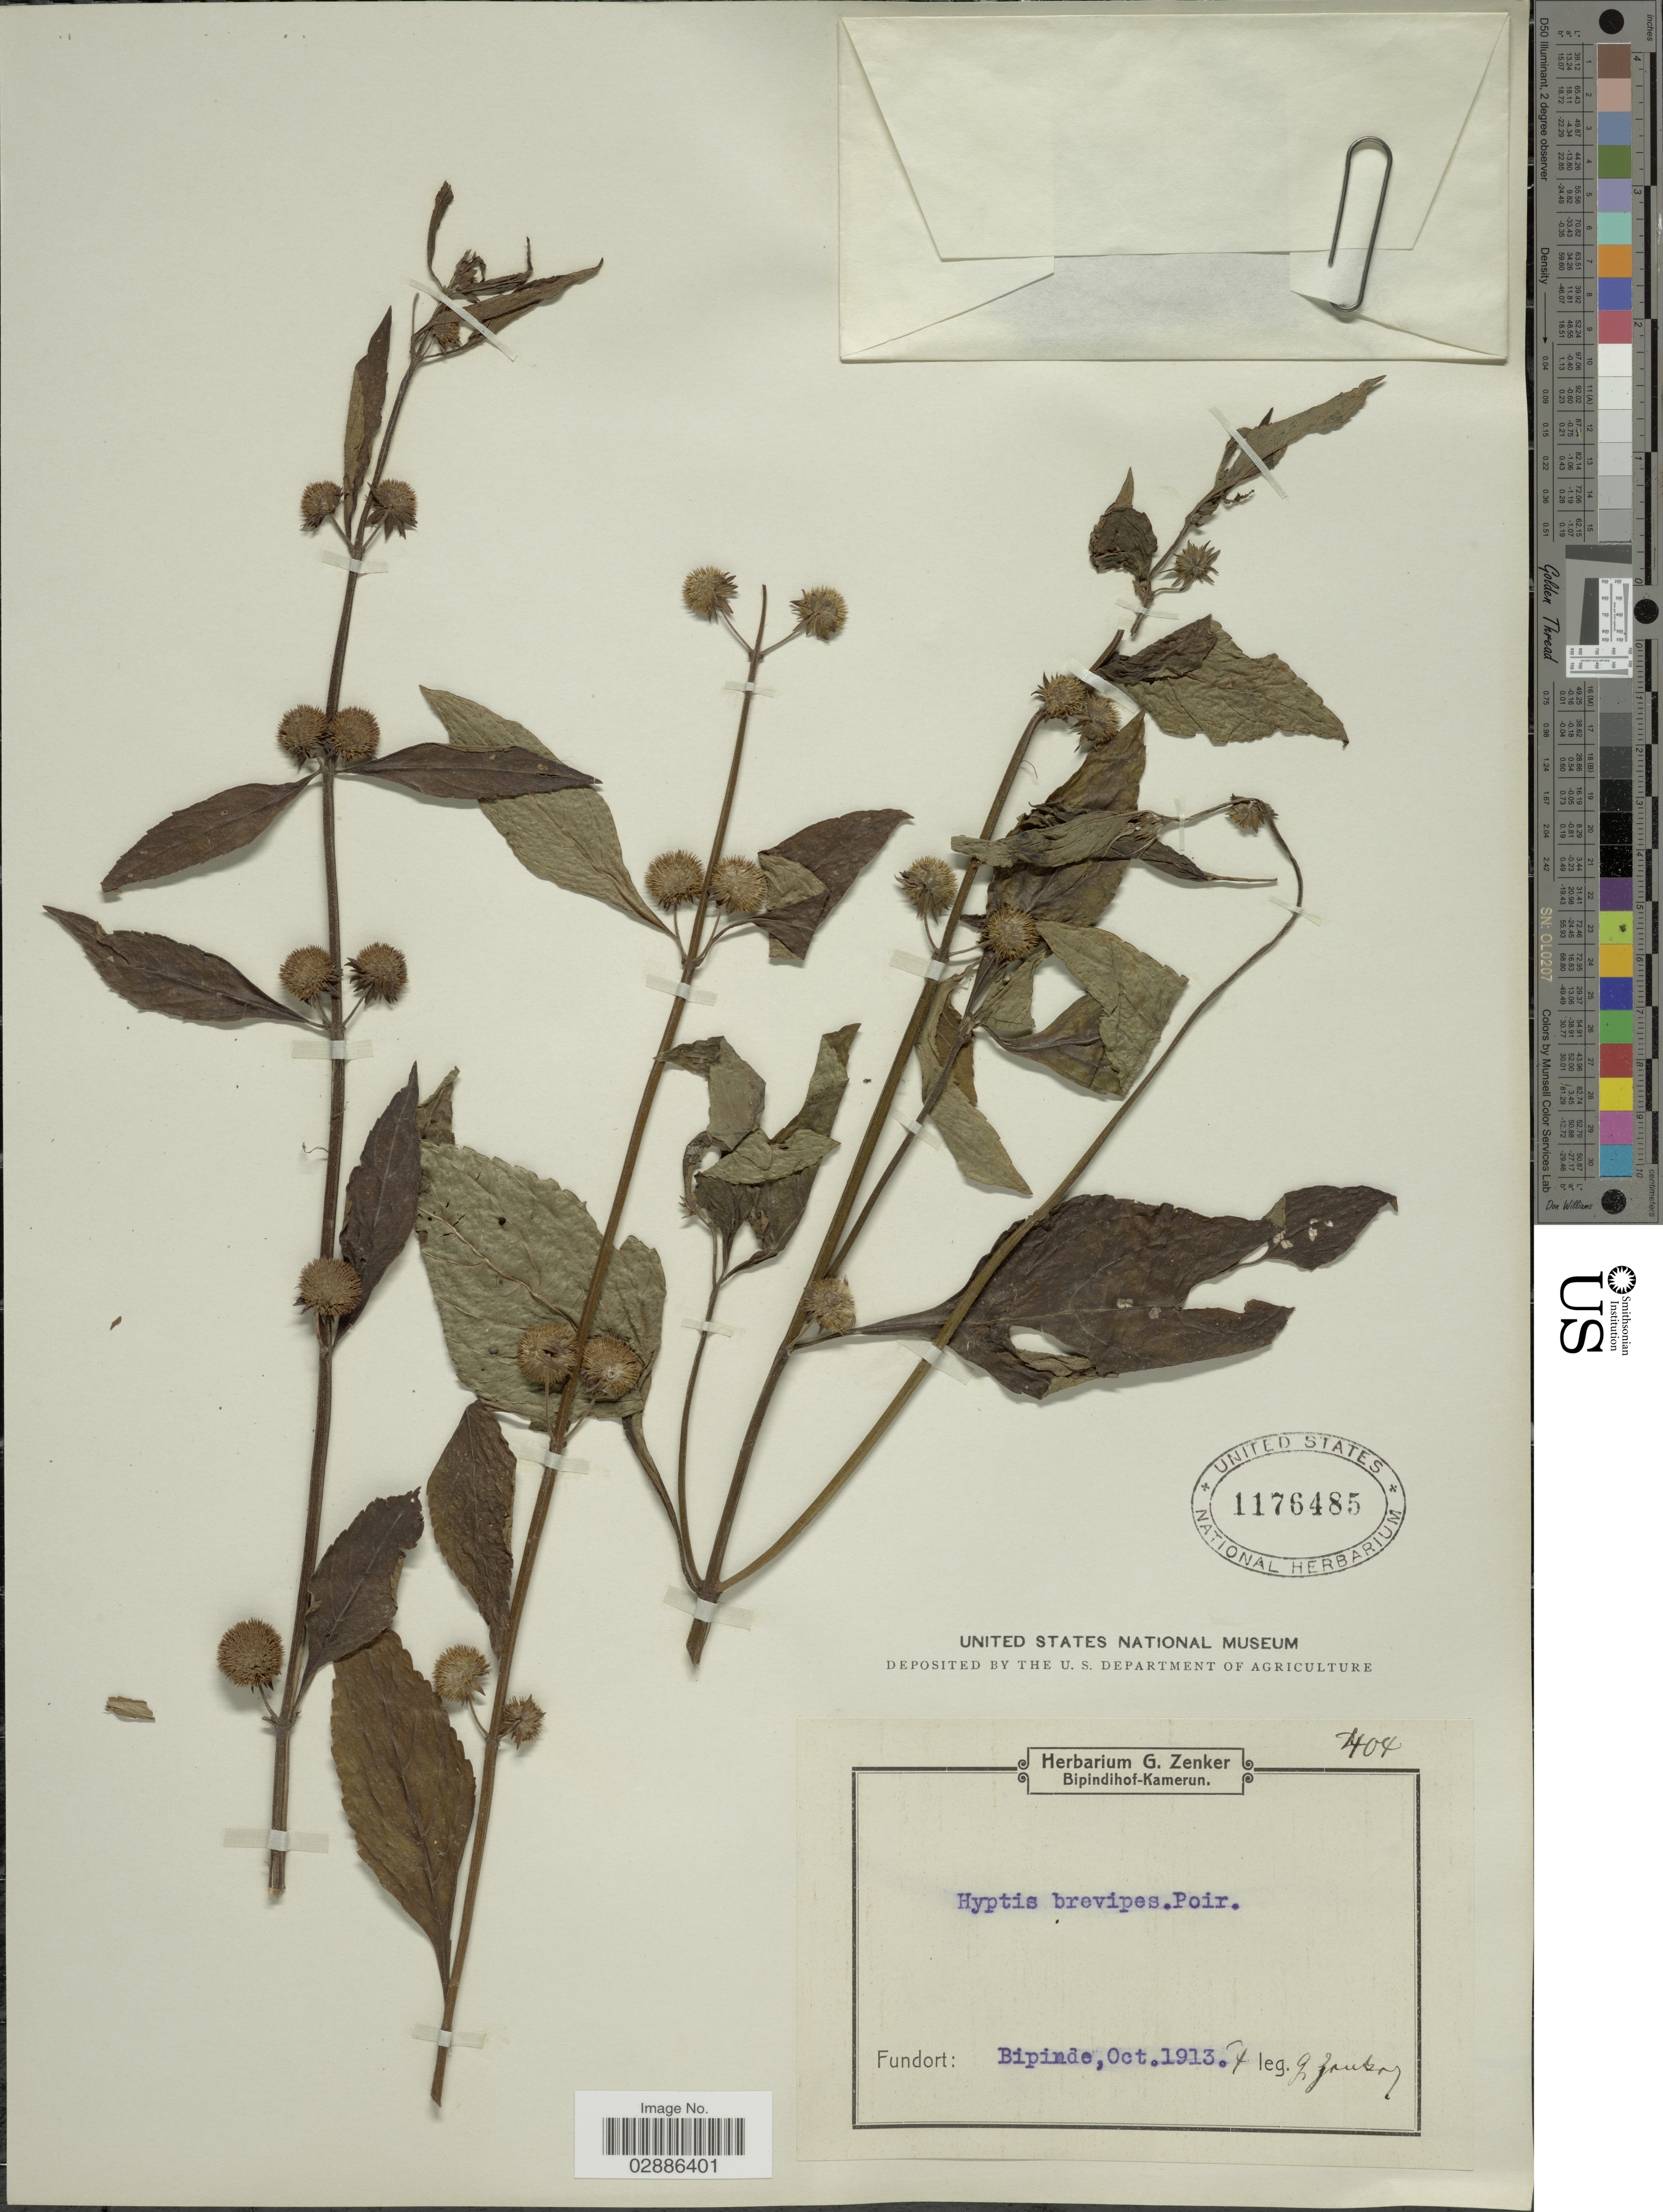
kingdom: Plantae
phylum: Tracheophyta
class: Magnoliopsida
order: Lamiales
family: Lamiaceae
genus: Hyptis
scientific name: Hyptis brevipes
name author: Poit.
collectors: G. A. Zenker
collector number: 404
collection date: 1913-10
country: Cameroon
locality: Bipinde.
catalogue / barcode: US 1176485